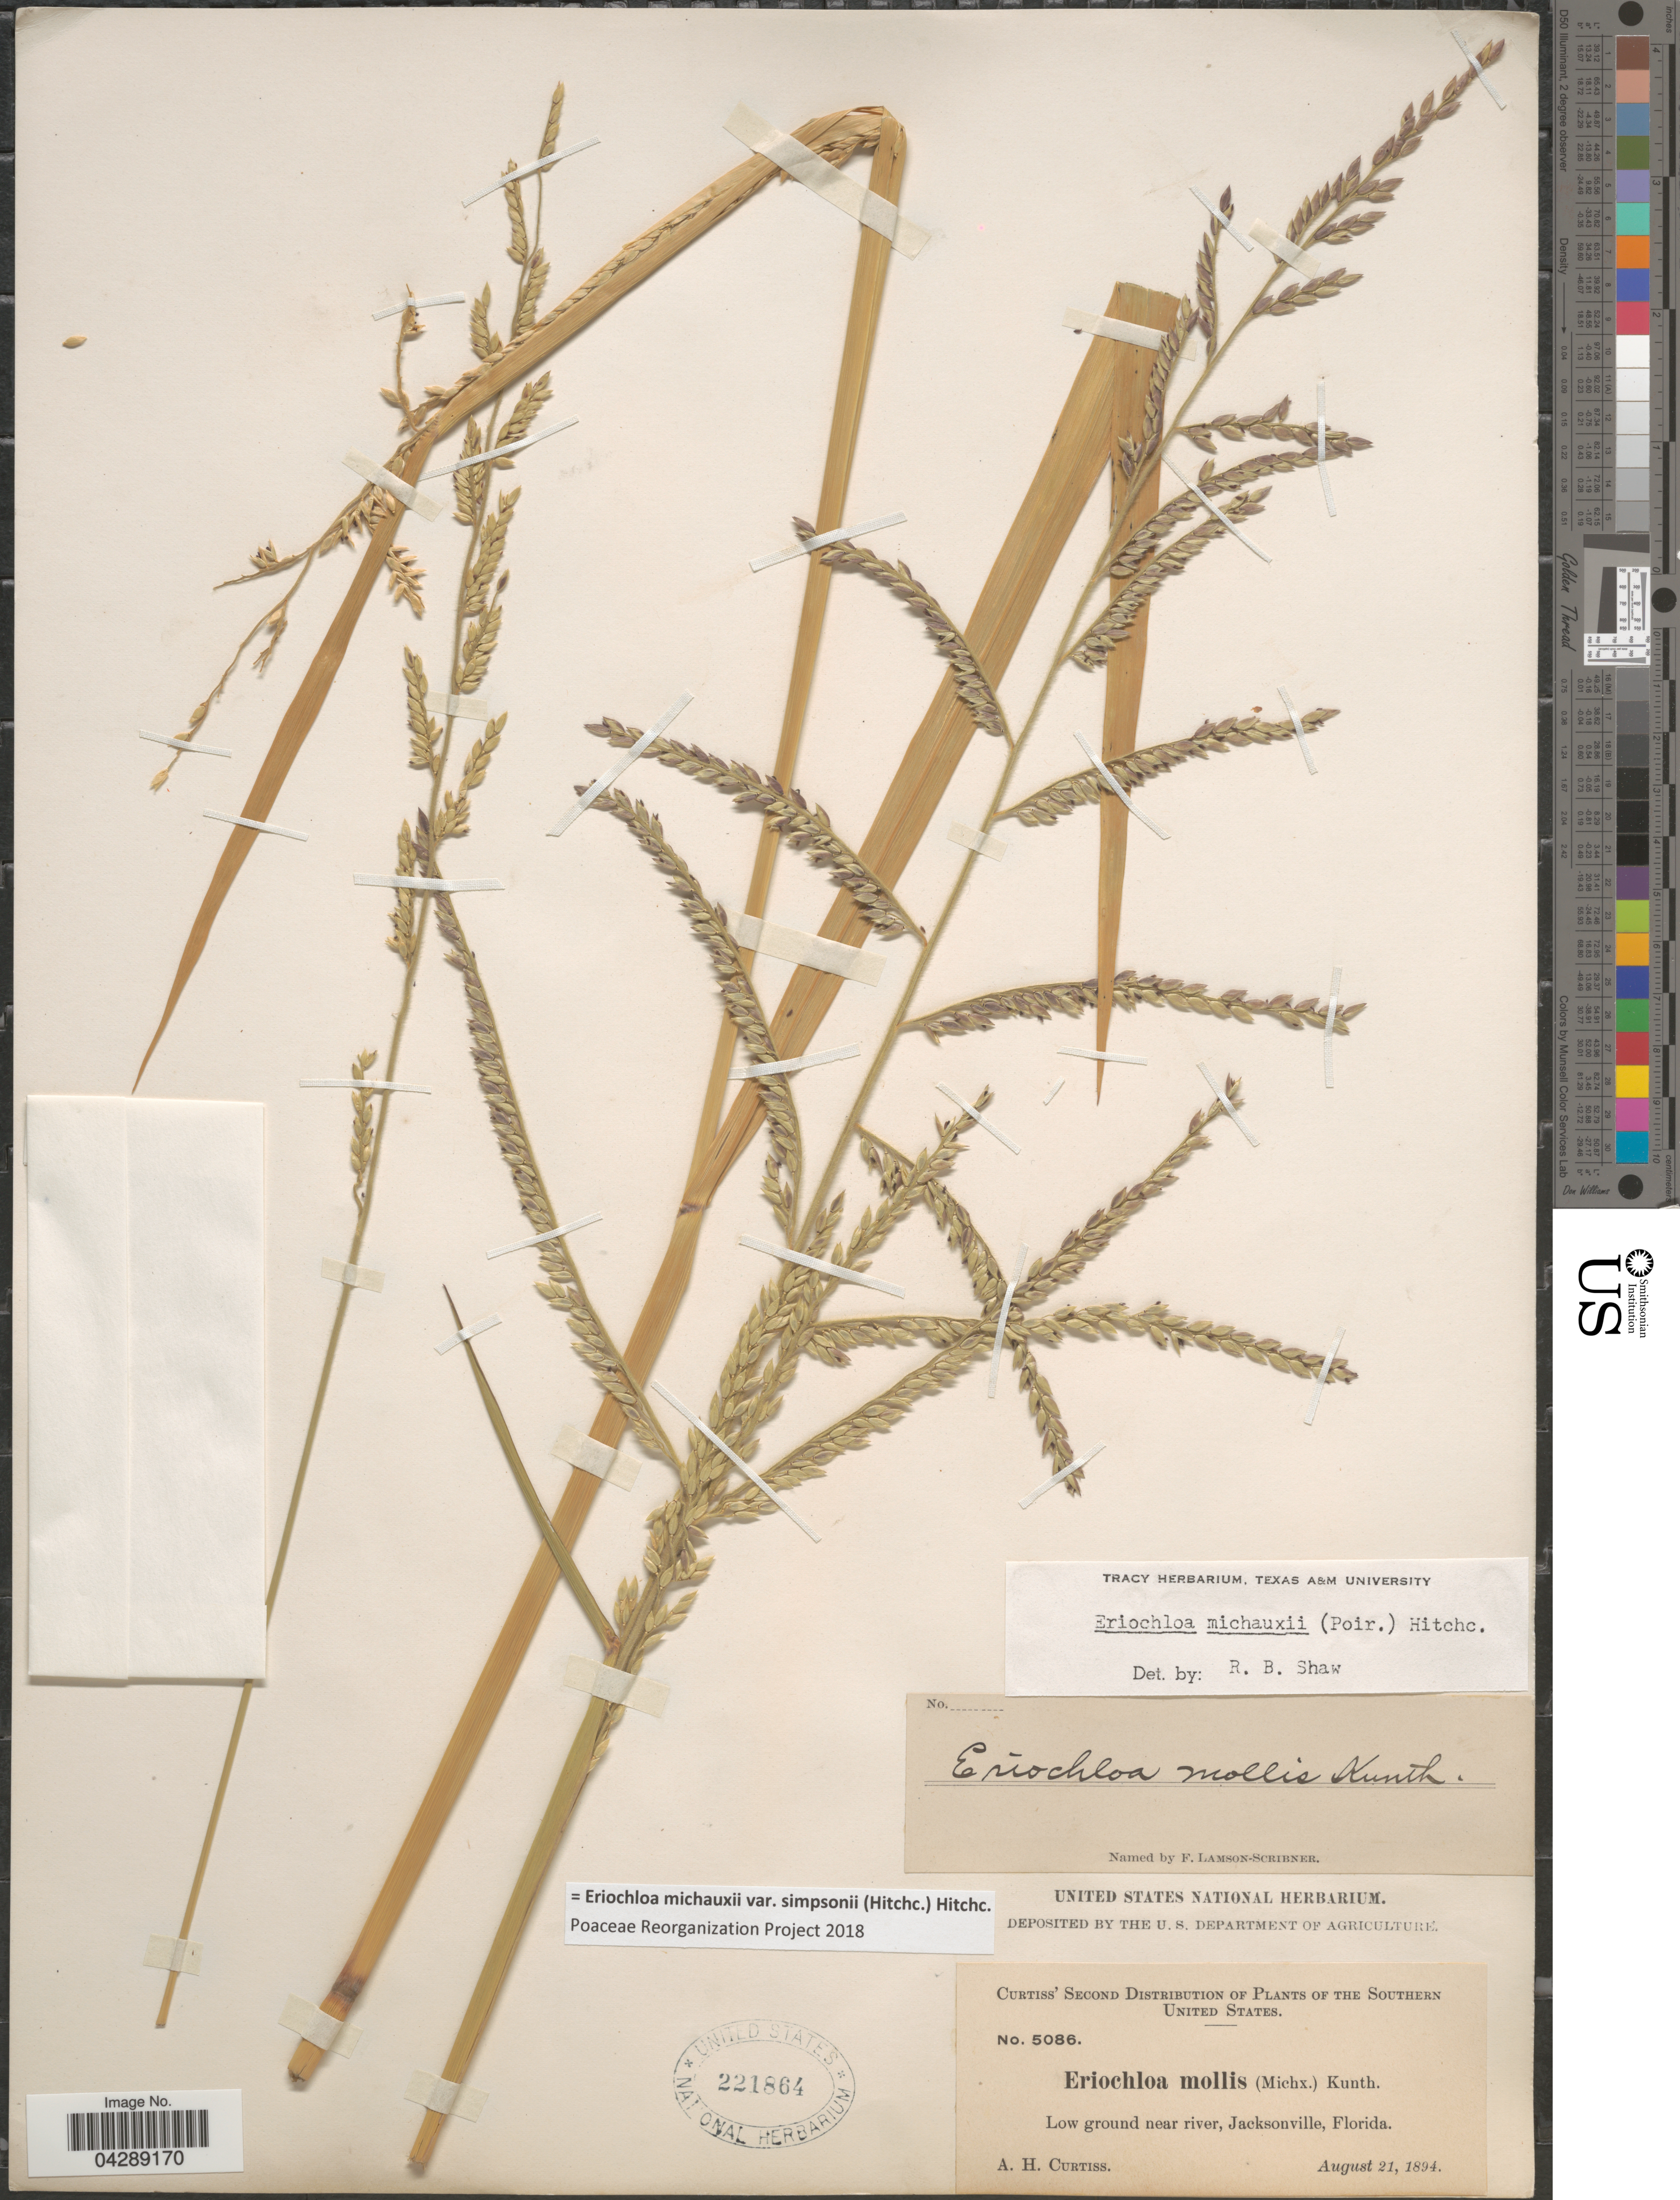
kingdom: Plantae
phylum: Tracheophyta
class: Liliopsida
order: Poales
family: Poaceae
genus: Eriochloa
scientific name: Eriochloa michauxii var. simpsonii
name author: Hitchc.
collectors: A. H. Curtiss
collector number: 5086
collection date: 1894-08-21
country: United States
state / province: Florida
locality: Southern United States. Low ground near river, Jacksonville.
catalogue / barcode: US 221864